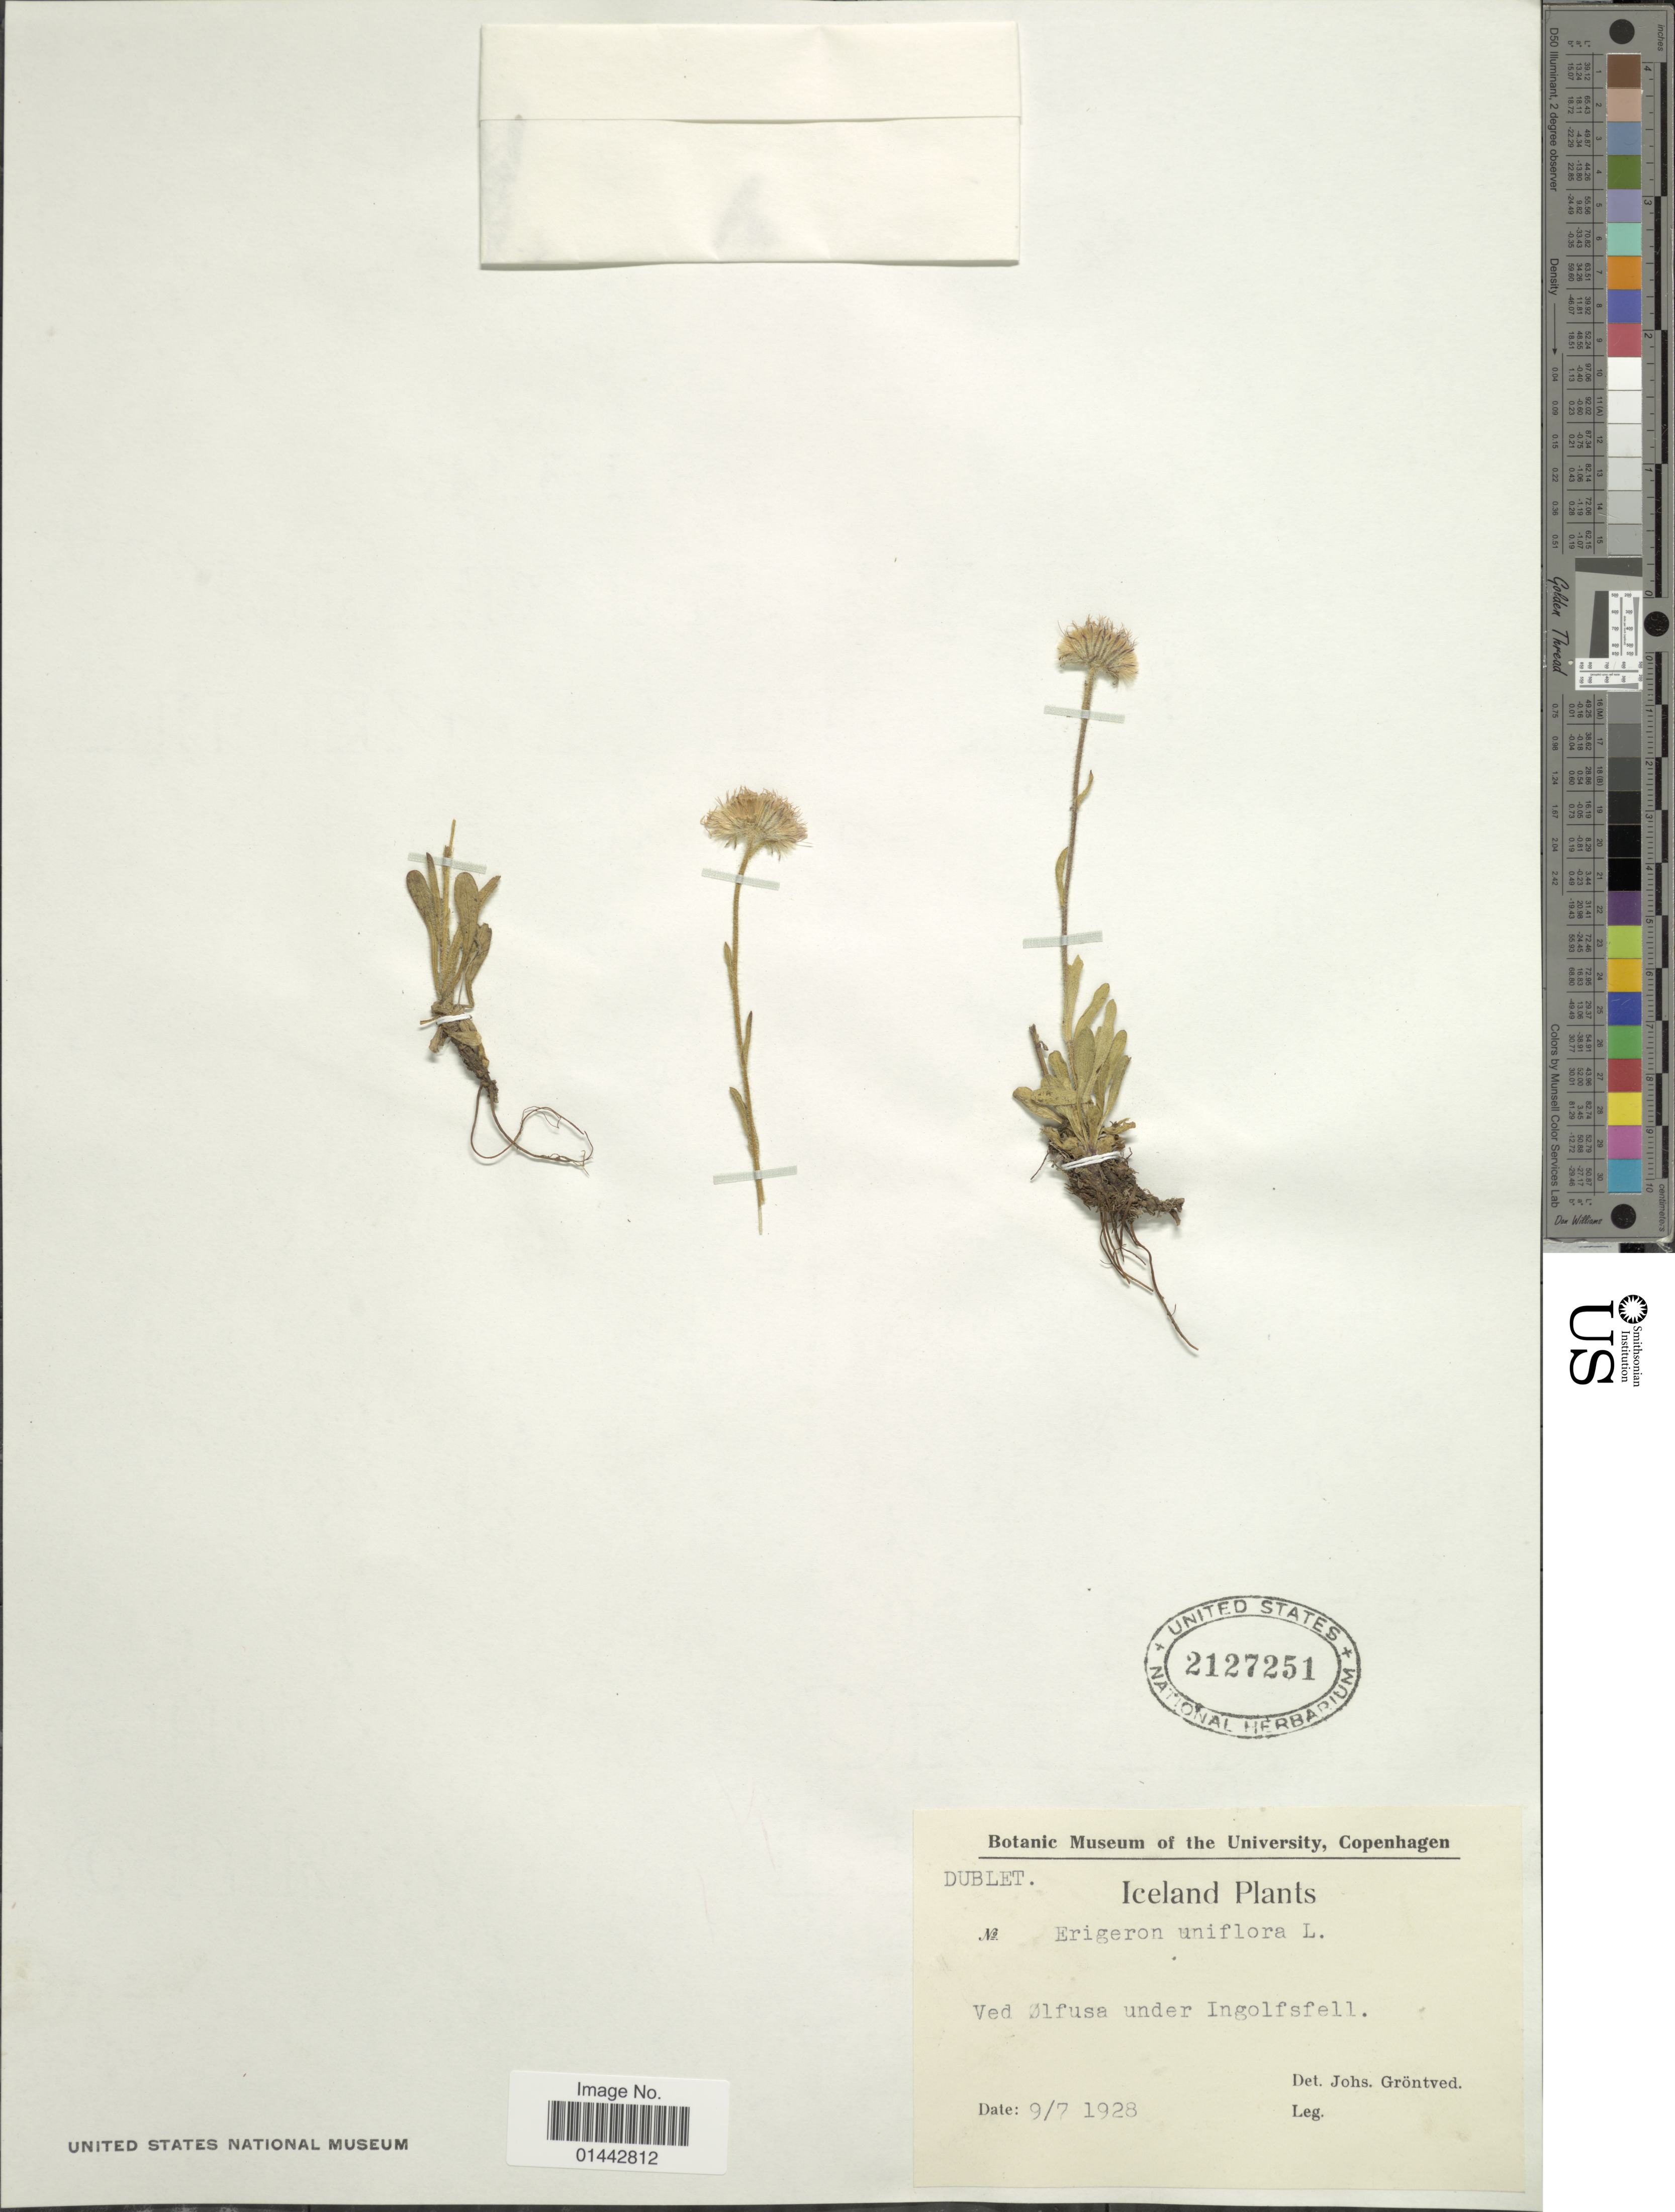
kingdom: Plantae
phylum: Tracheophyta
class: Magnoliopsida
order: Asterales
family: Asteraceae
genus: Erigeron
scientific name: Erigeron uniflorus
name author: L.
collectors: Bot. Museum and Lib. U. of Copenhagen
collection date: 1928-07-09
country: Iceland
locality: Ved ölfusa under Ingolfsfell.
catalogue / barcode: US 2127251